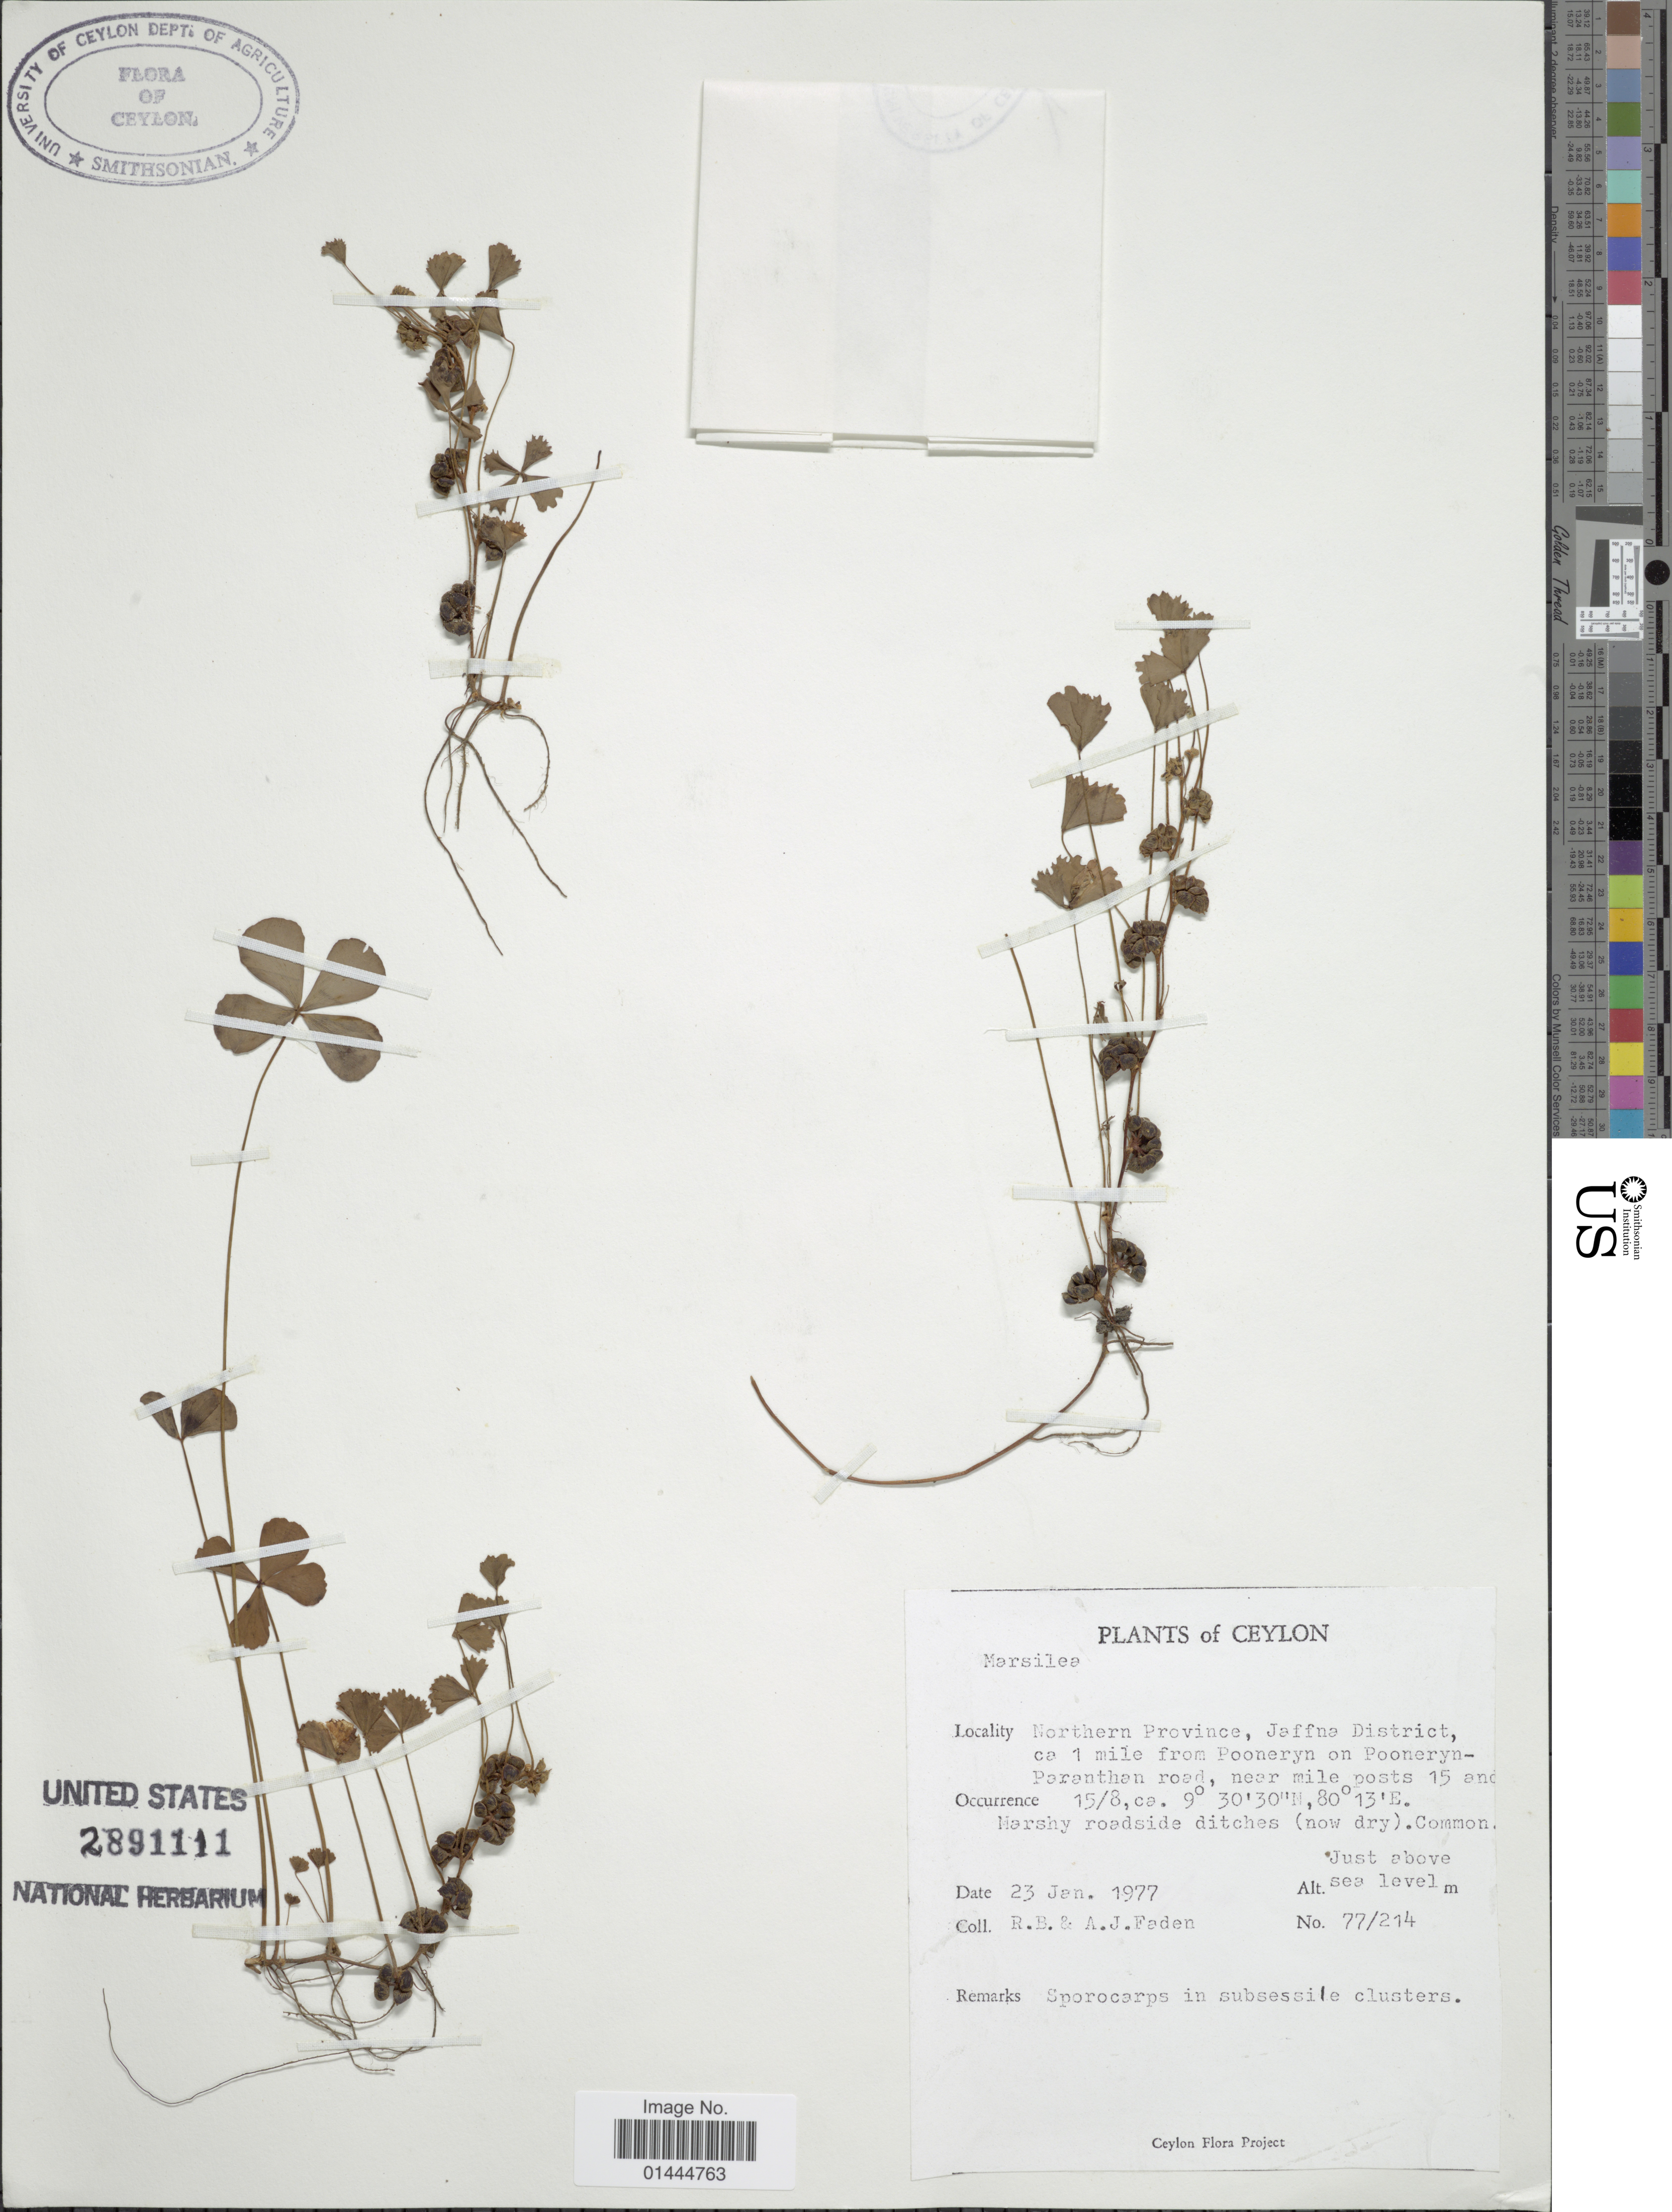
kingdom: Plantae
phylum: Tracheophyta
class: Polypodiopsida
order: Salviniales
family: Marsileaceae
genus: Marsilea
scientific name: Marsilea sp.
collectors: F. R. Fosberg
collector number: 77/214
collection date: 1977-01-23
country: Sri Lanka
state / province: Northern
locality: Ceylon, Northern Province, Jaffna District, ca 1 mile from Pooneryn on Pooneryn-Paranthan road, near mile posts 15 and 15/8, marshy roadside ditches.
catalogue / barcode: US 2891111